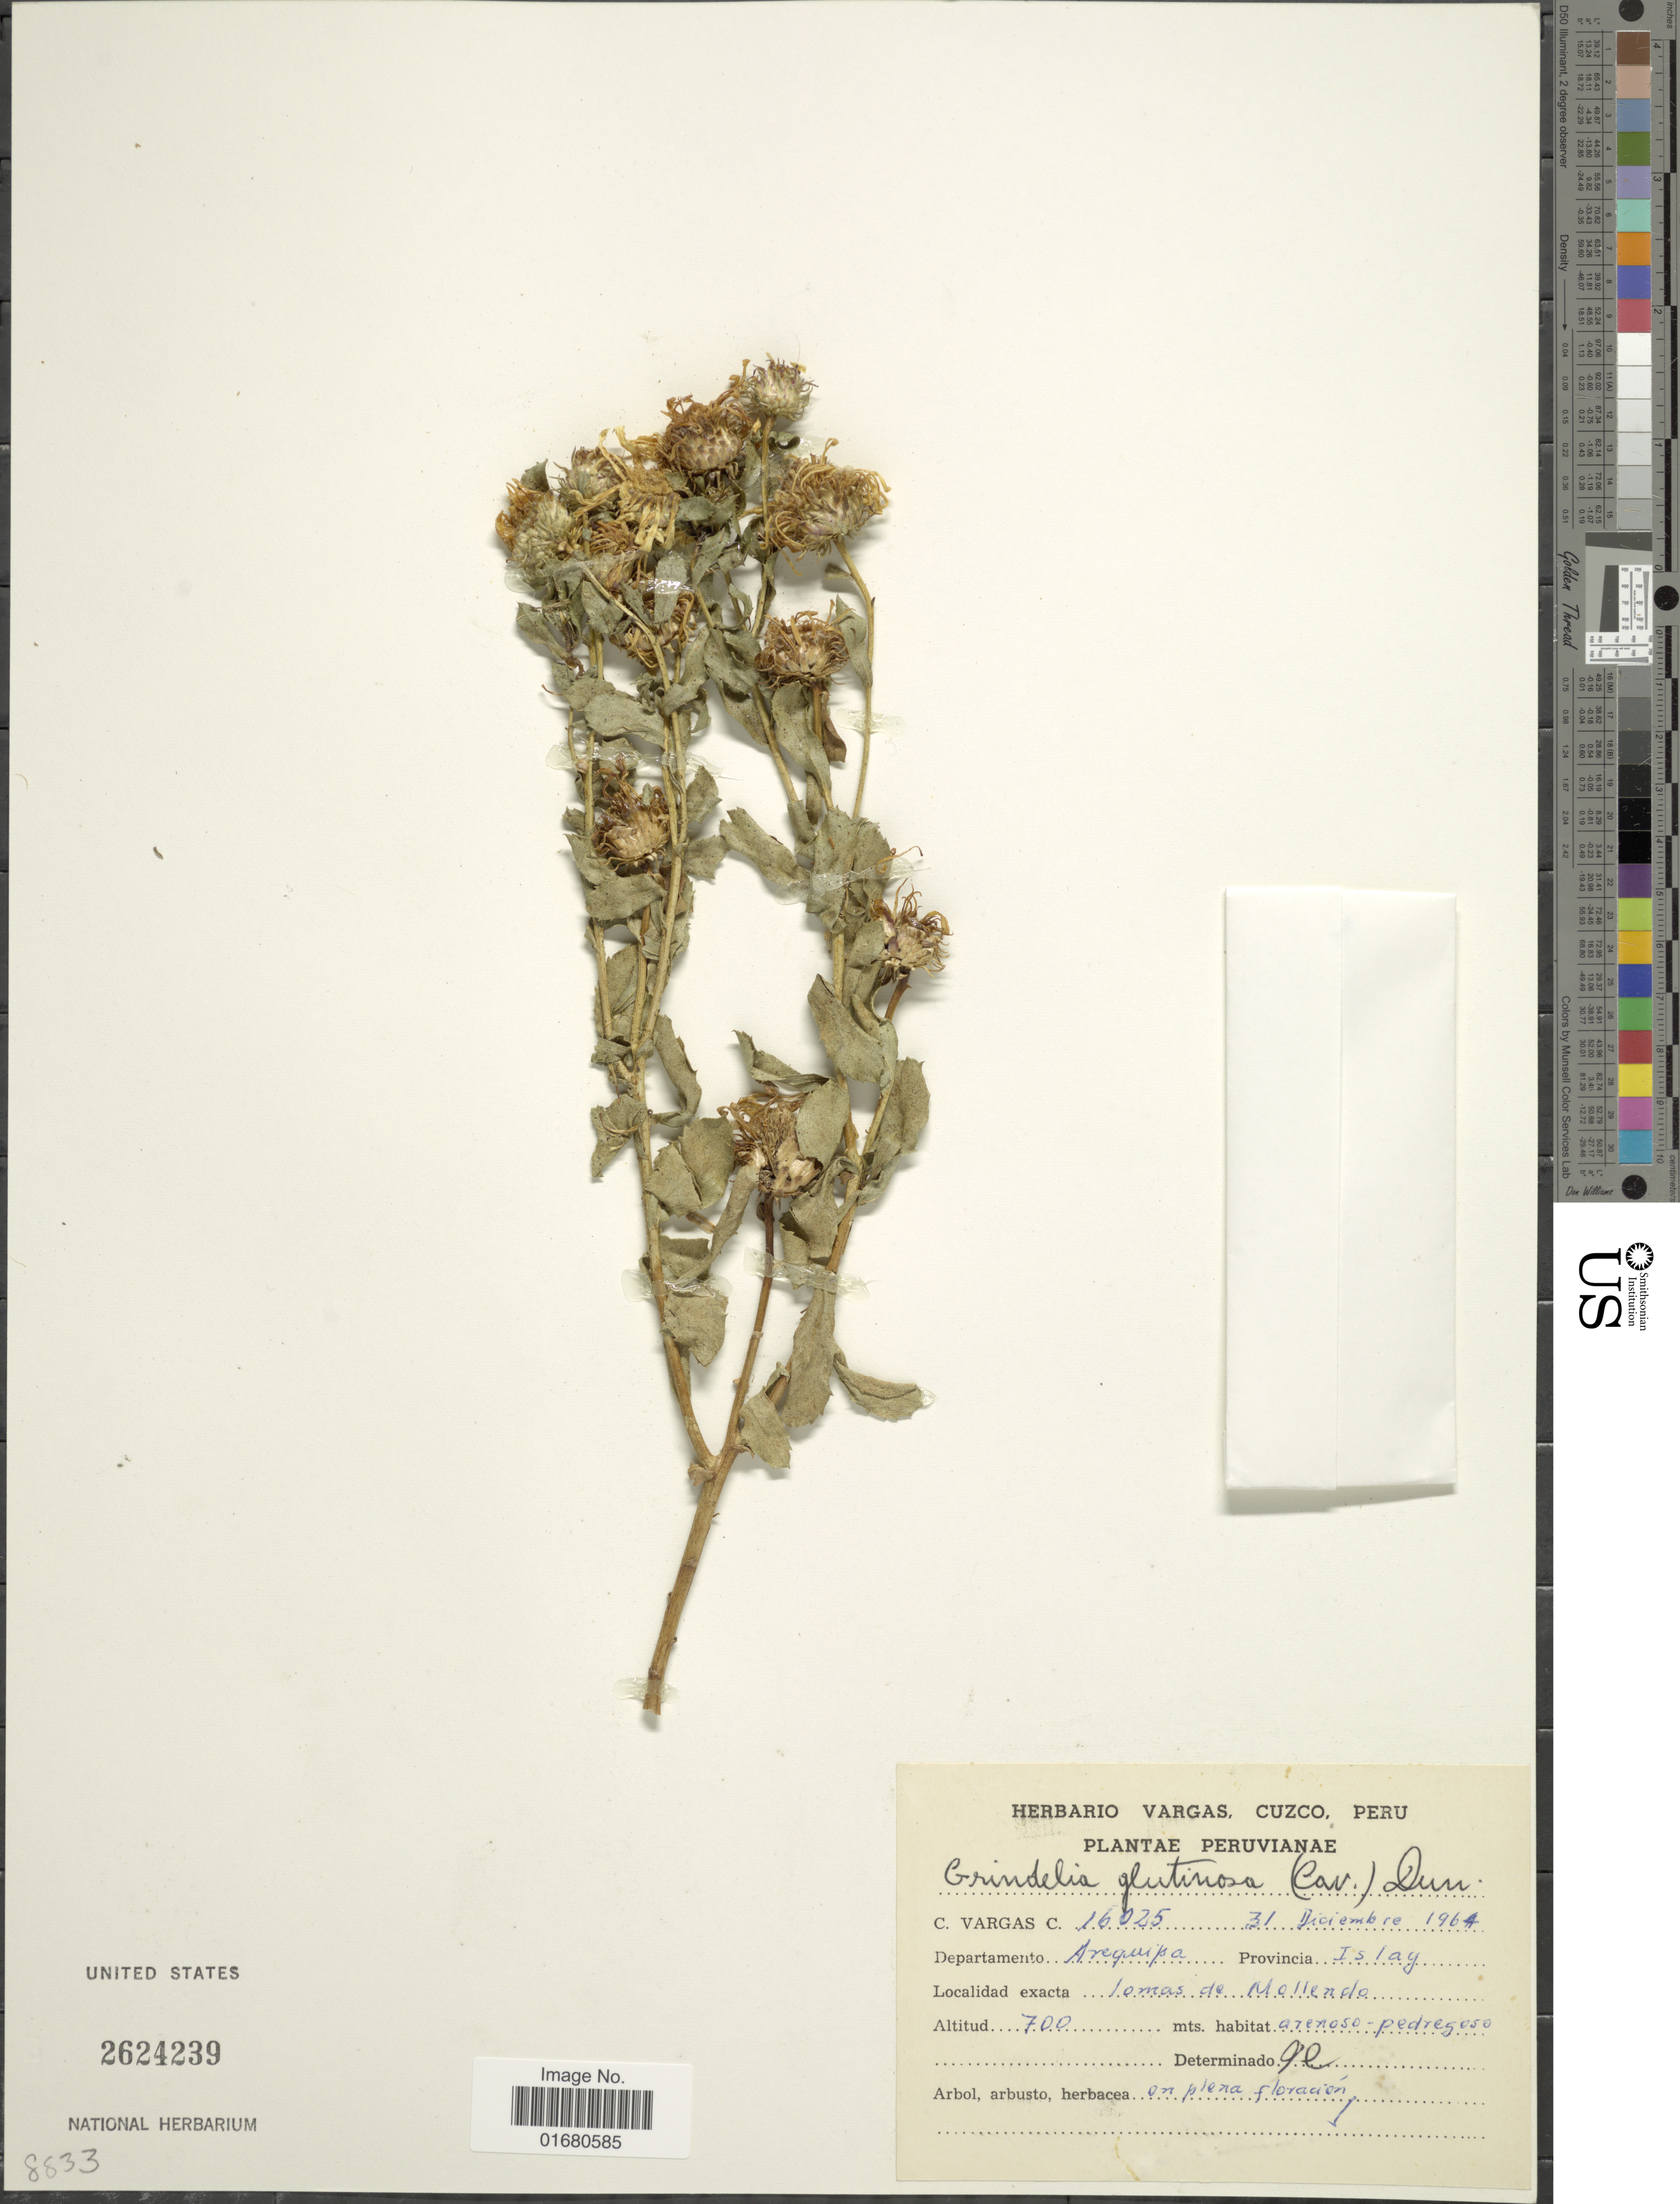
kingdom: Plantae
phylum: Tracheophyta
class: Magnoliopsida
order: Asterales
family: Asteraceae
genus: Grindelia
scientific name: Grindelia glutinosa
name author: (Cav.) Dunal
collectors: C. Vargas Calderón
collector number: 16025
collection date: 1964-12-31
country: Peru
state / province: Arequipa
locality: Departamento Arequipa, Province Islay, lomas de Mollendo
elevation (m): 700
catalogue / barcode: US 2624239